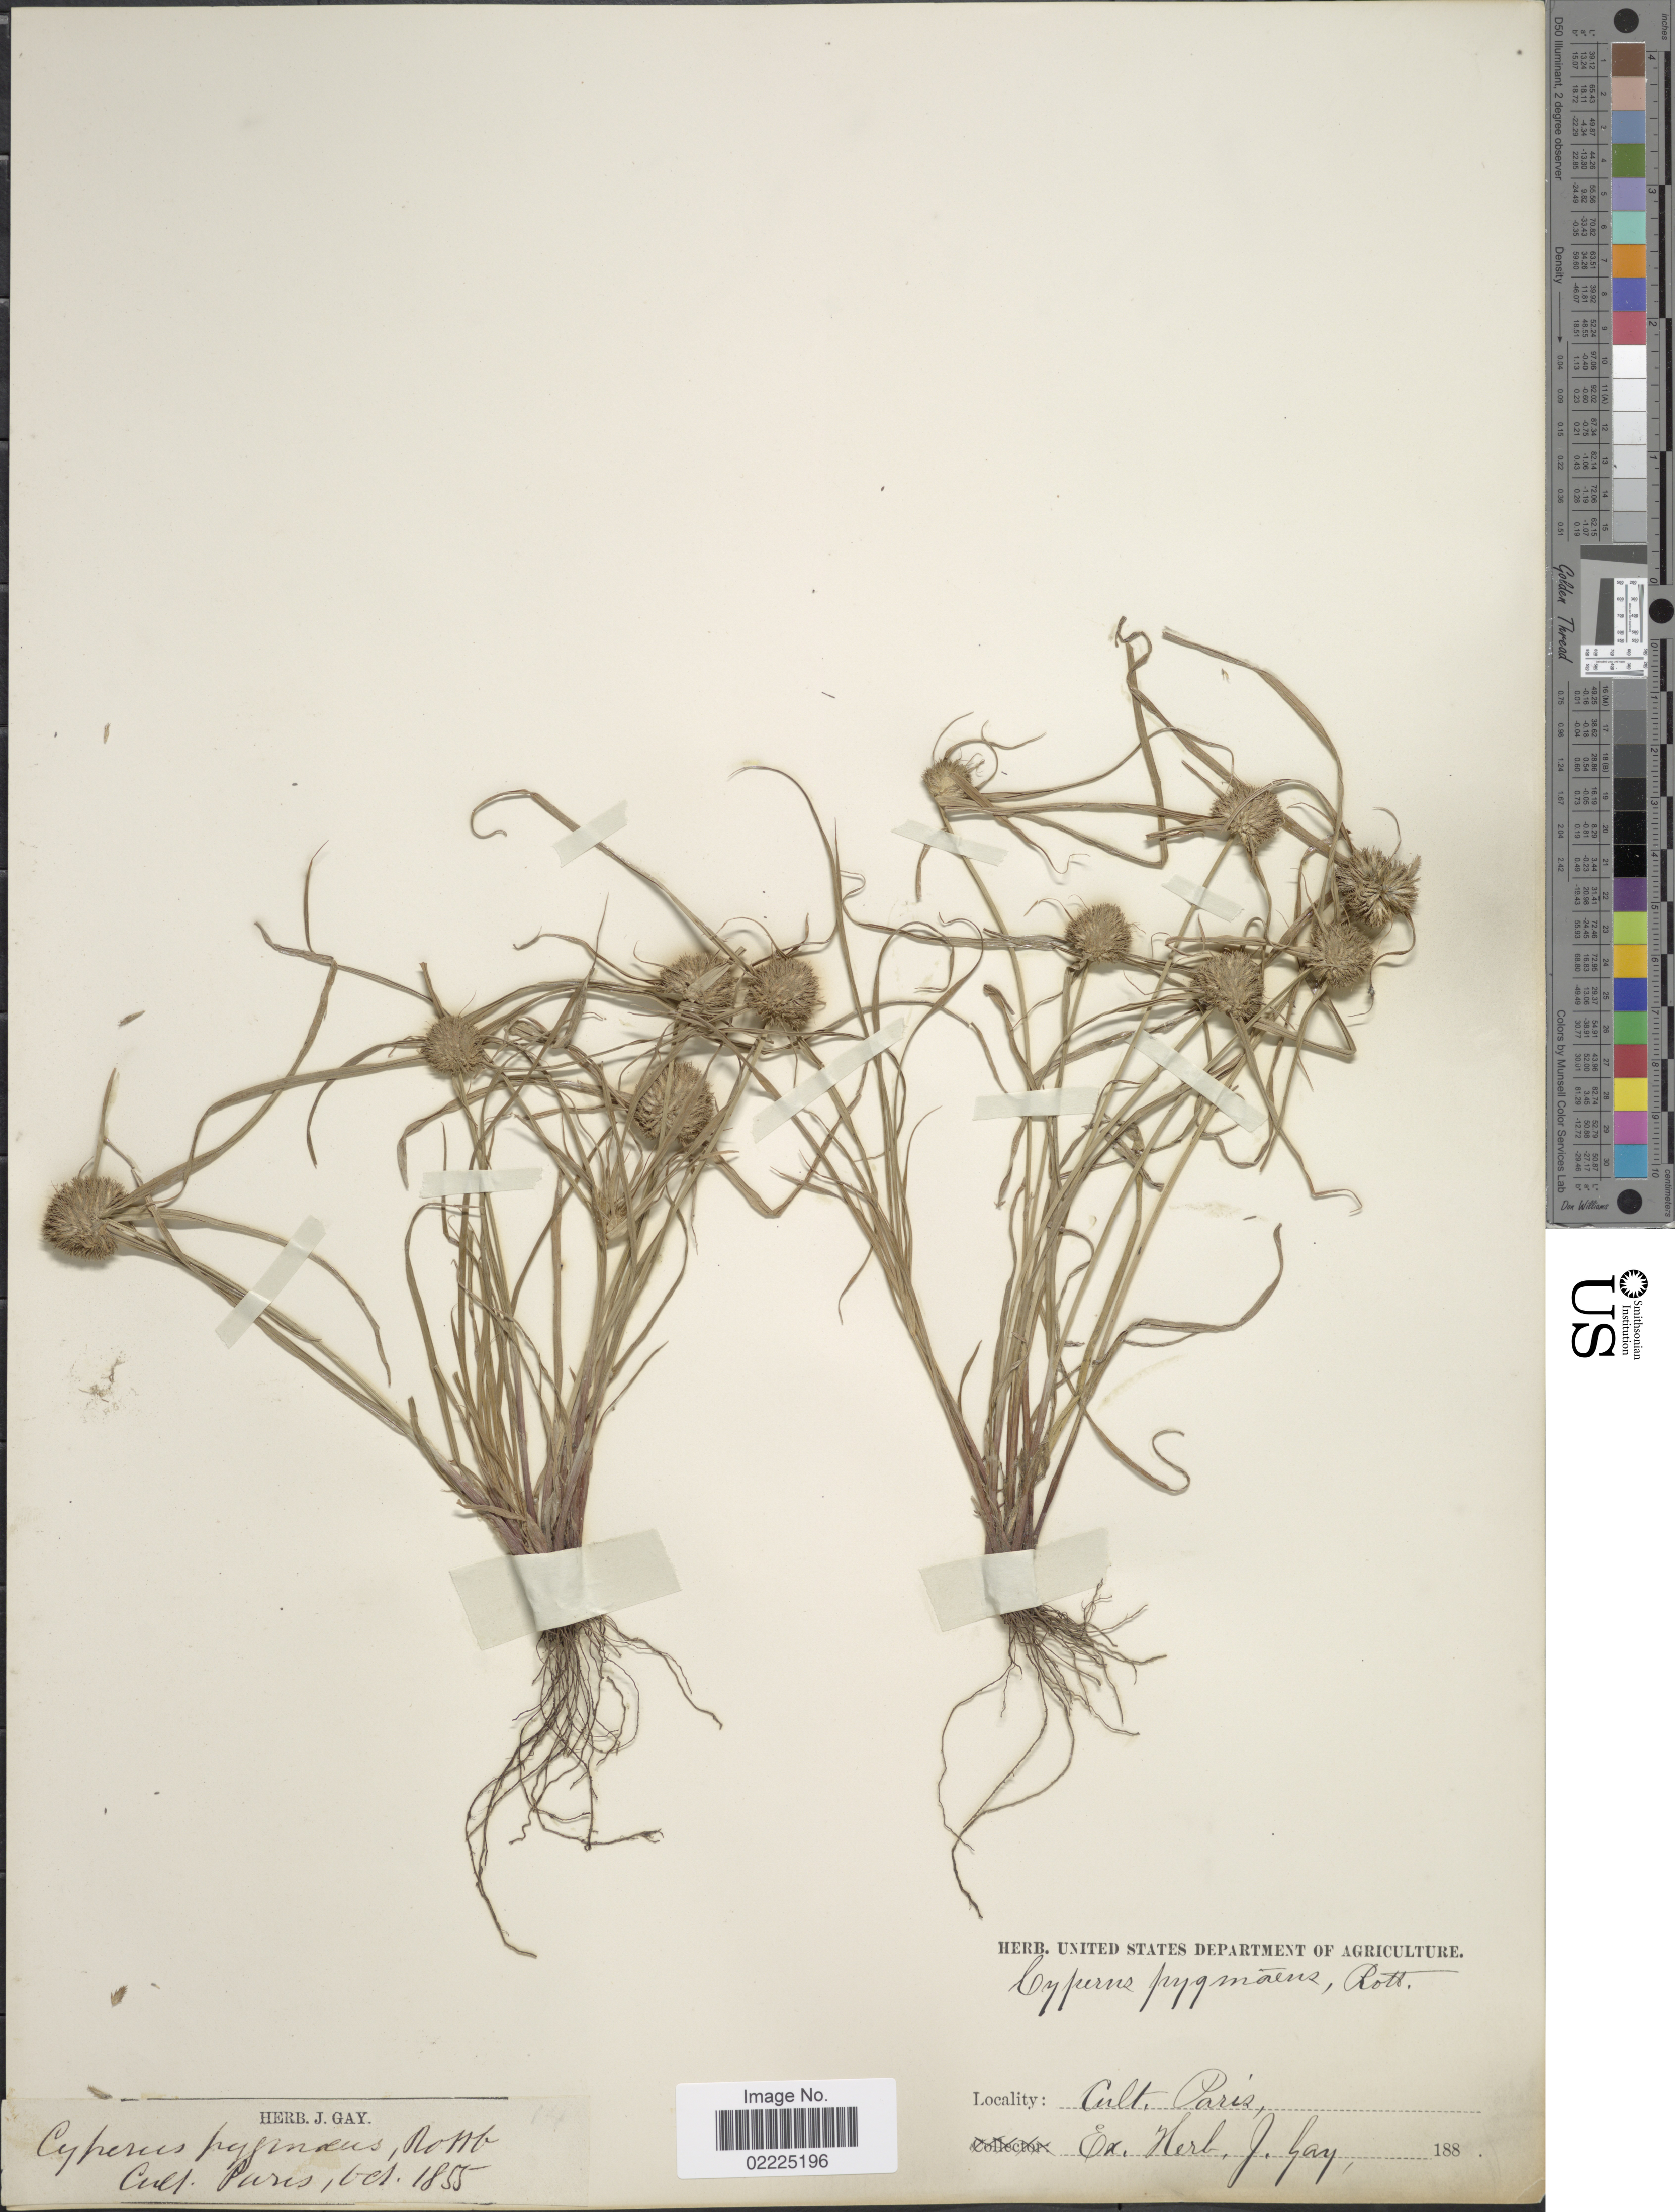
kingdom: Plantae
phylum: Tracheophyta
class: Liliopsida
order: Poales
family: Cyperaceae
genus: Cyperus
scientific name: Cyperus pygmaeus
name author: Rottb.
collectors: ex herb. J. Gay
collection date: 1855-10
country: France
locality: Paris